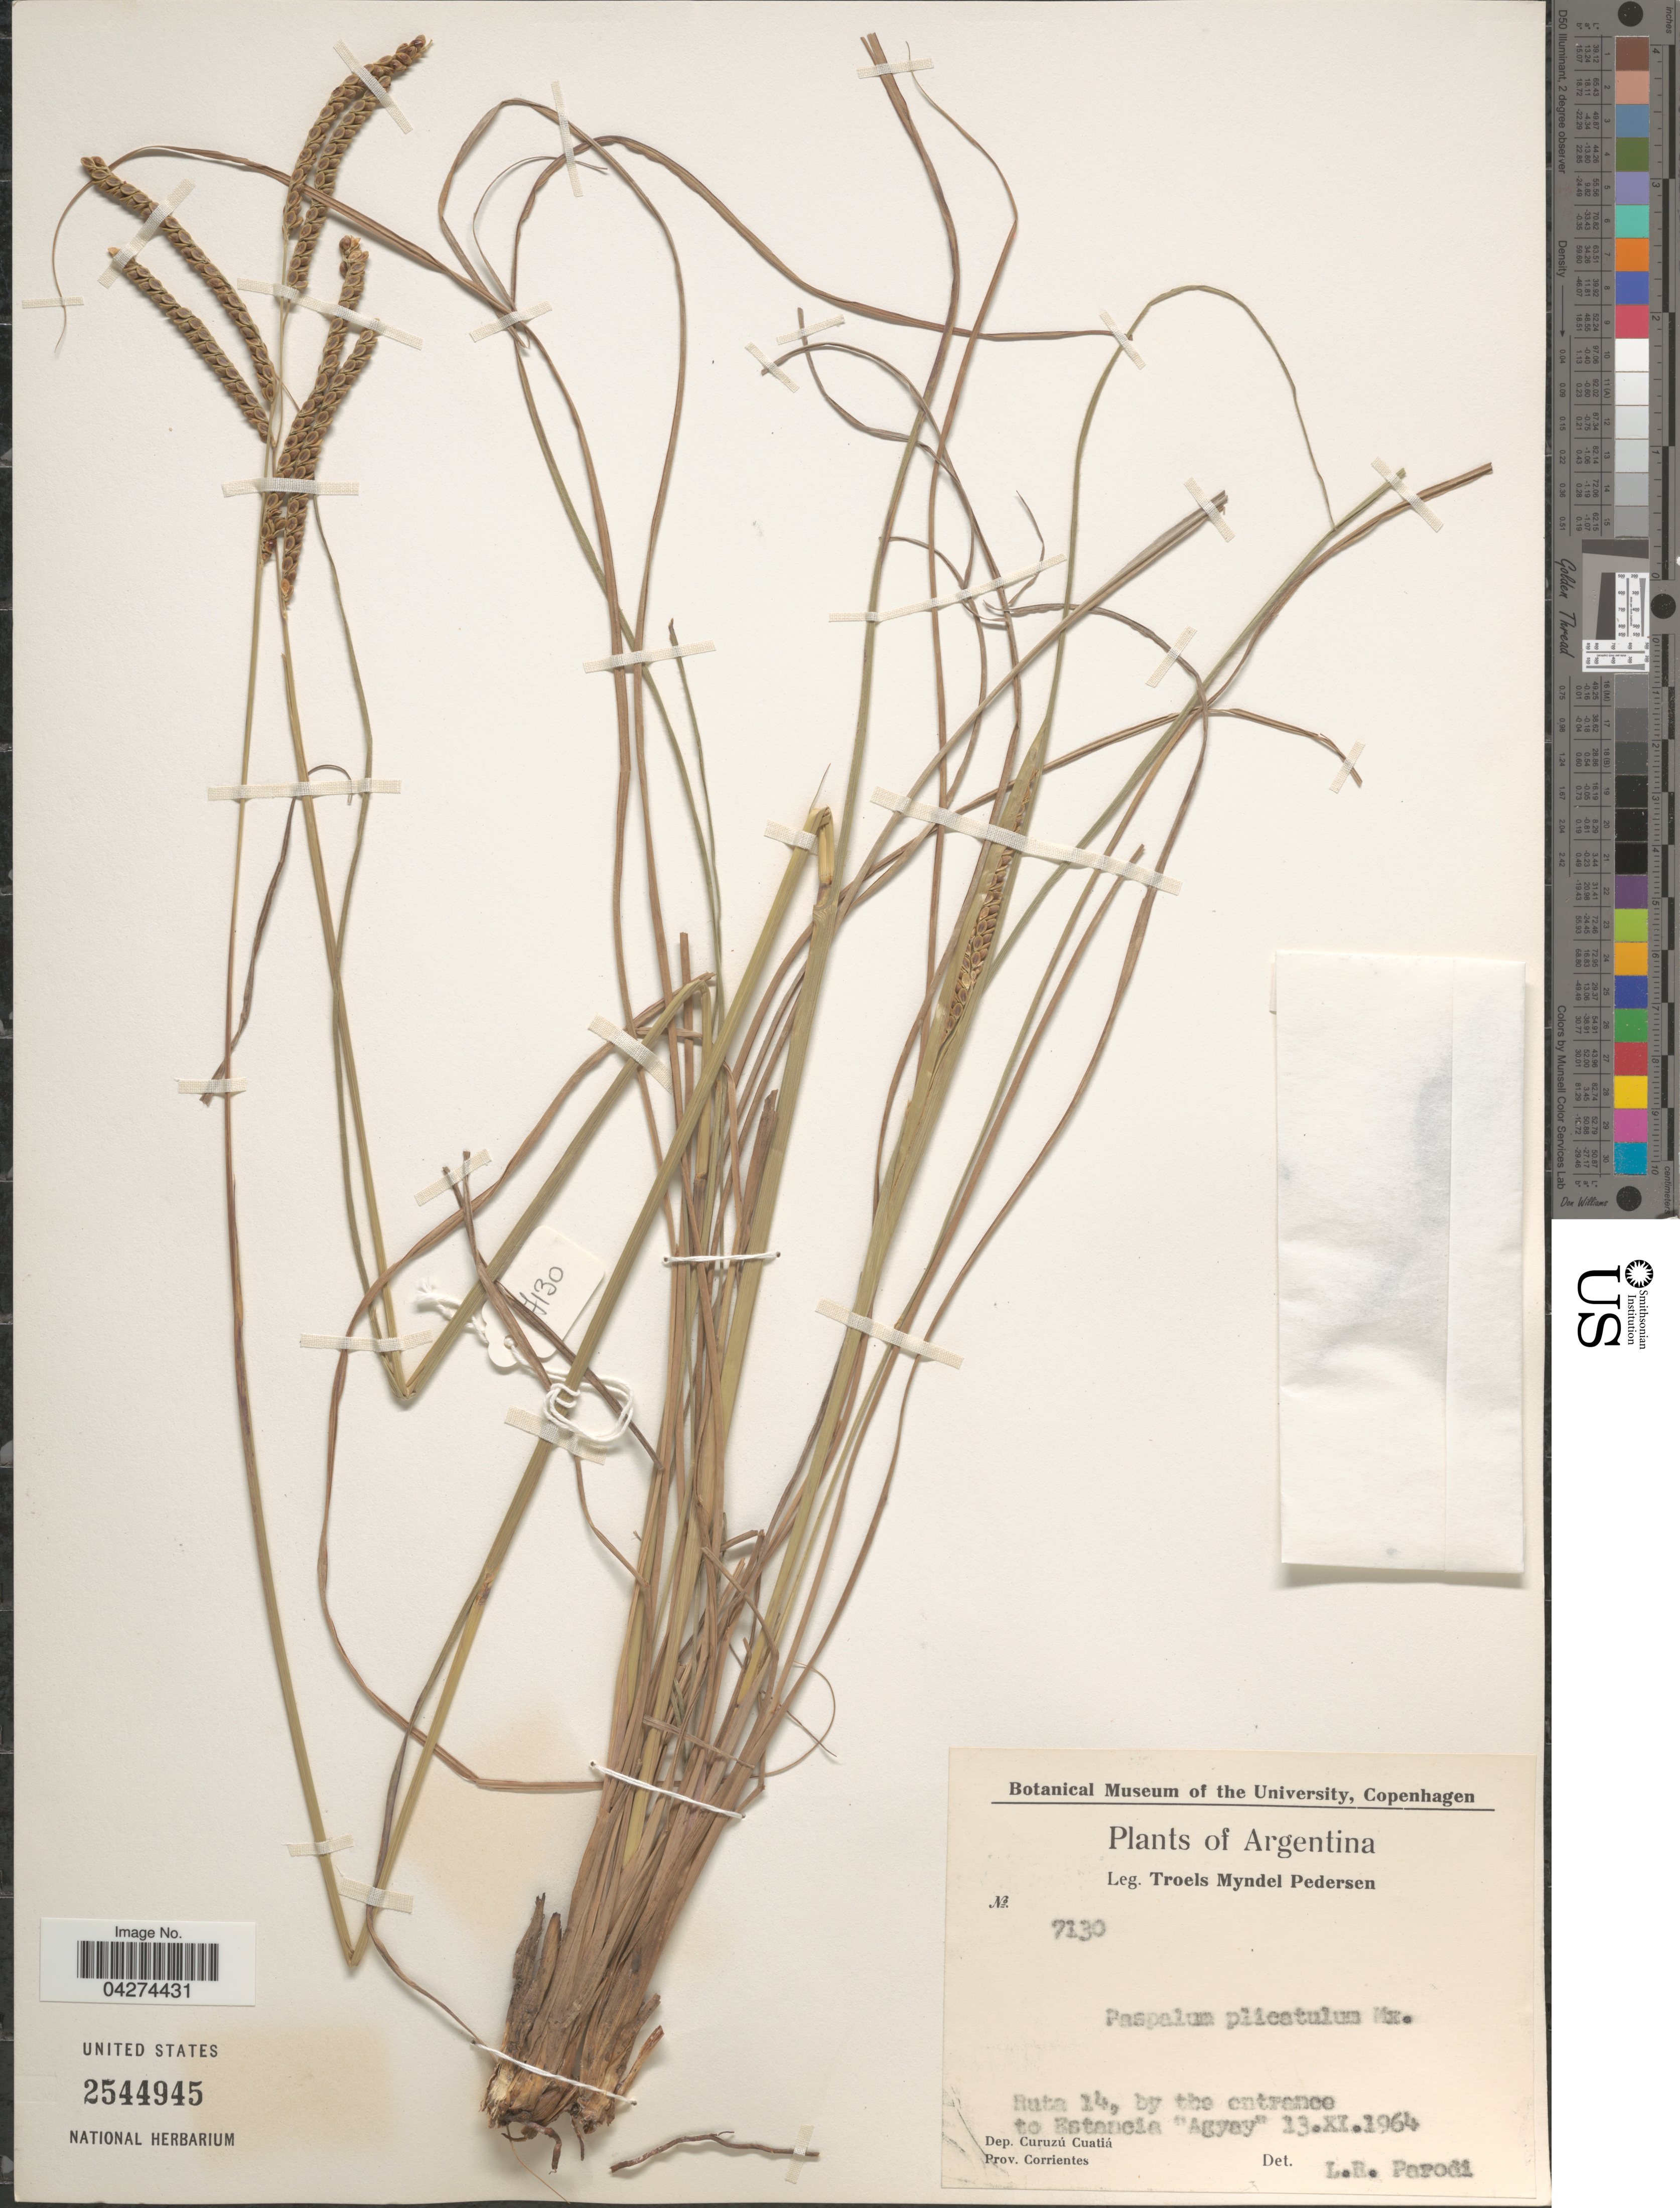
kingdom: Plantae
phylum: Tracheophyta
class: Liliopsida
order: Poales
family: Poaceae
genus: Paspalum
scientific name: Paspalum plicatulum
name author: Michx.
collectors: T. Pederson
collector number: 7130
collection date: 1964-11-13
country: Argentina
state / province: Corrientes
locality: Ruta 14, by the entrance to Estancia "Agyay". Dep. Curuzú Cuatiá.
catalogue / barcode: US 2544945